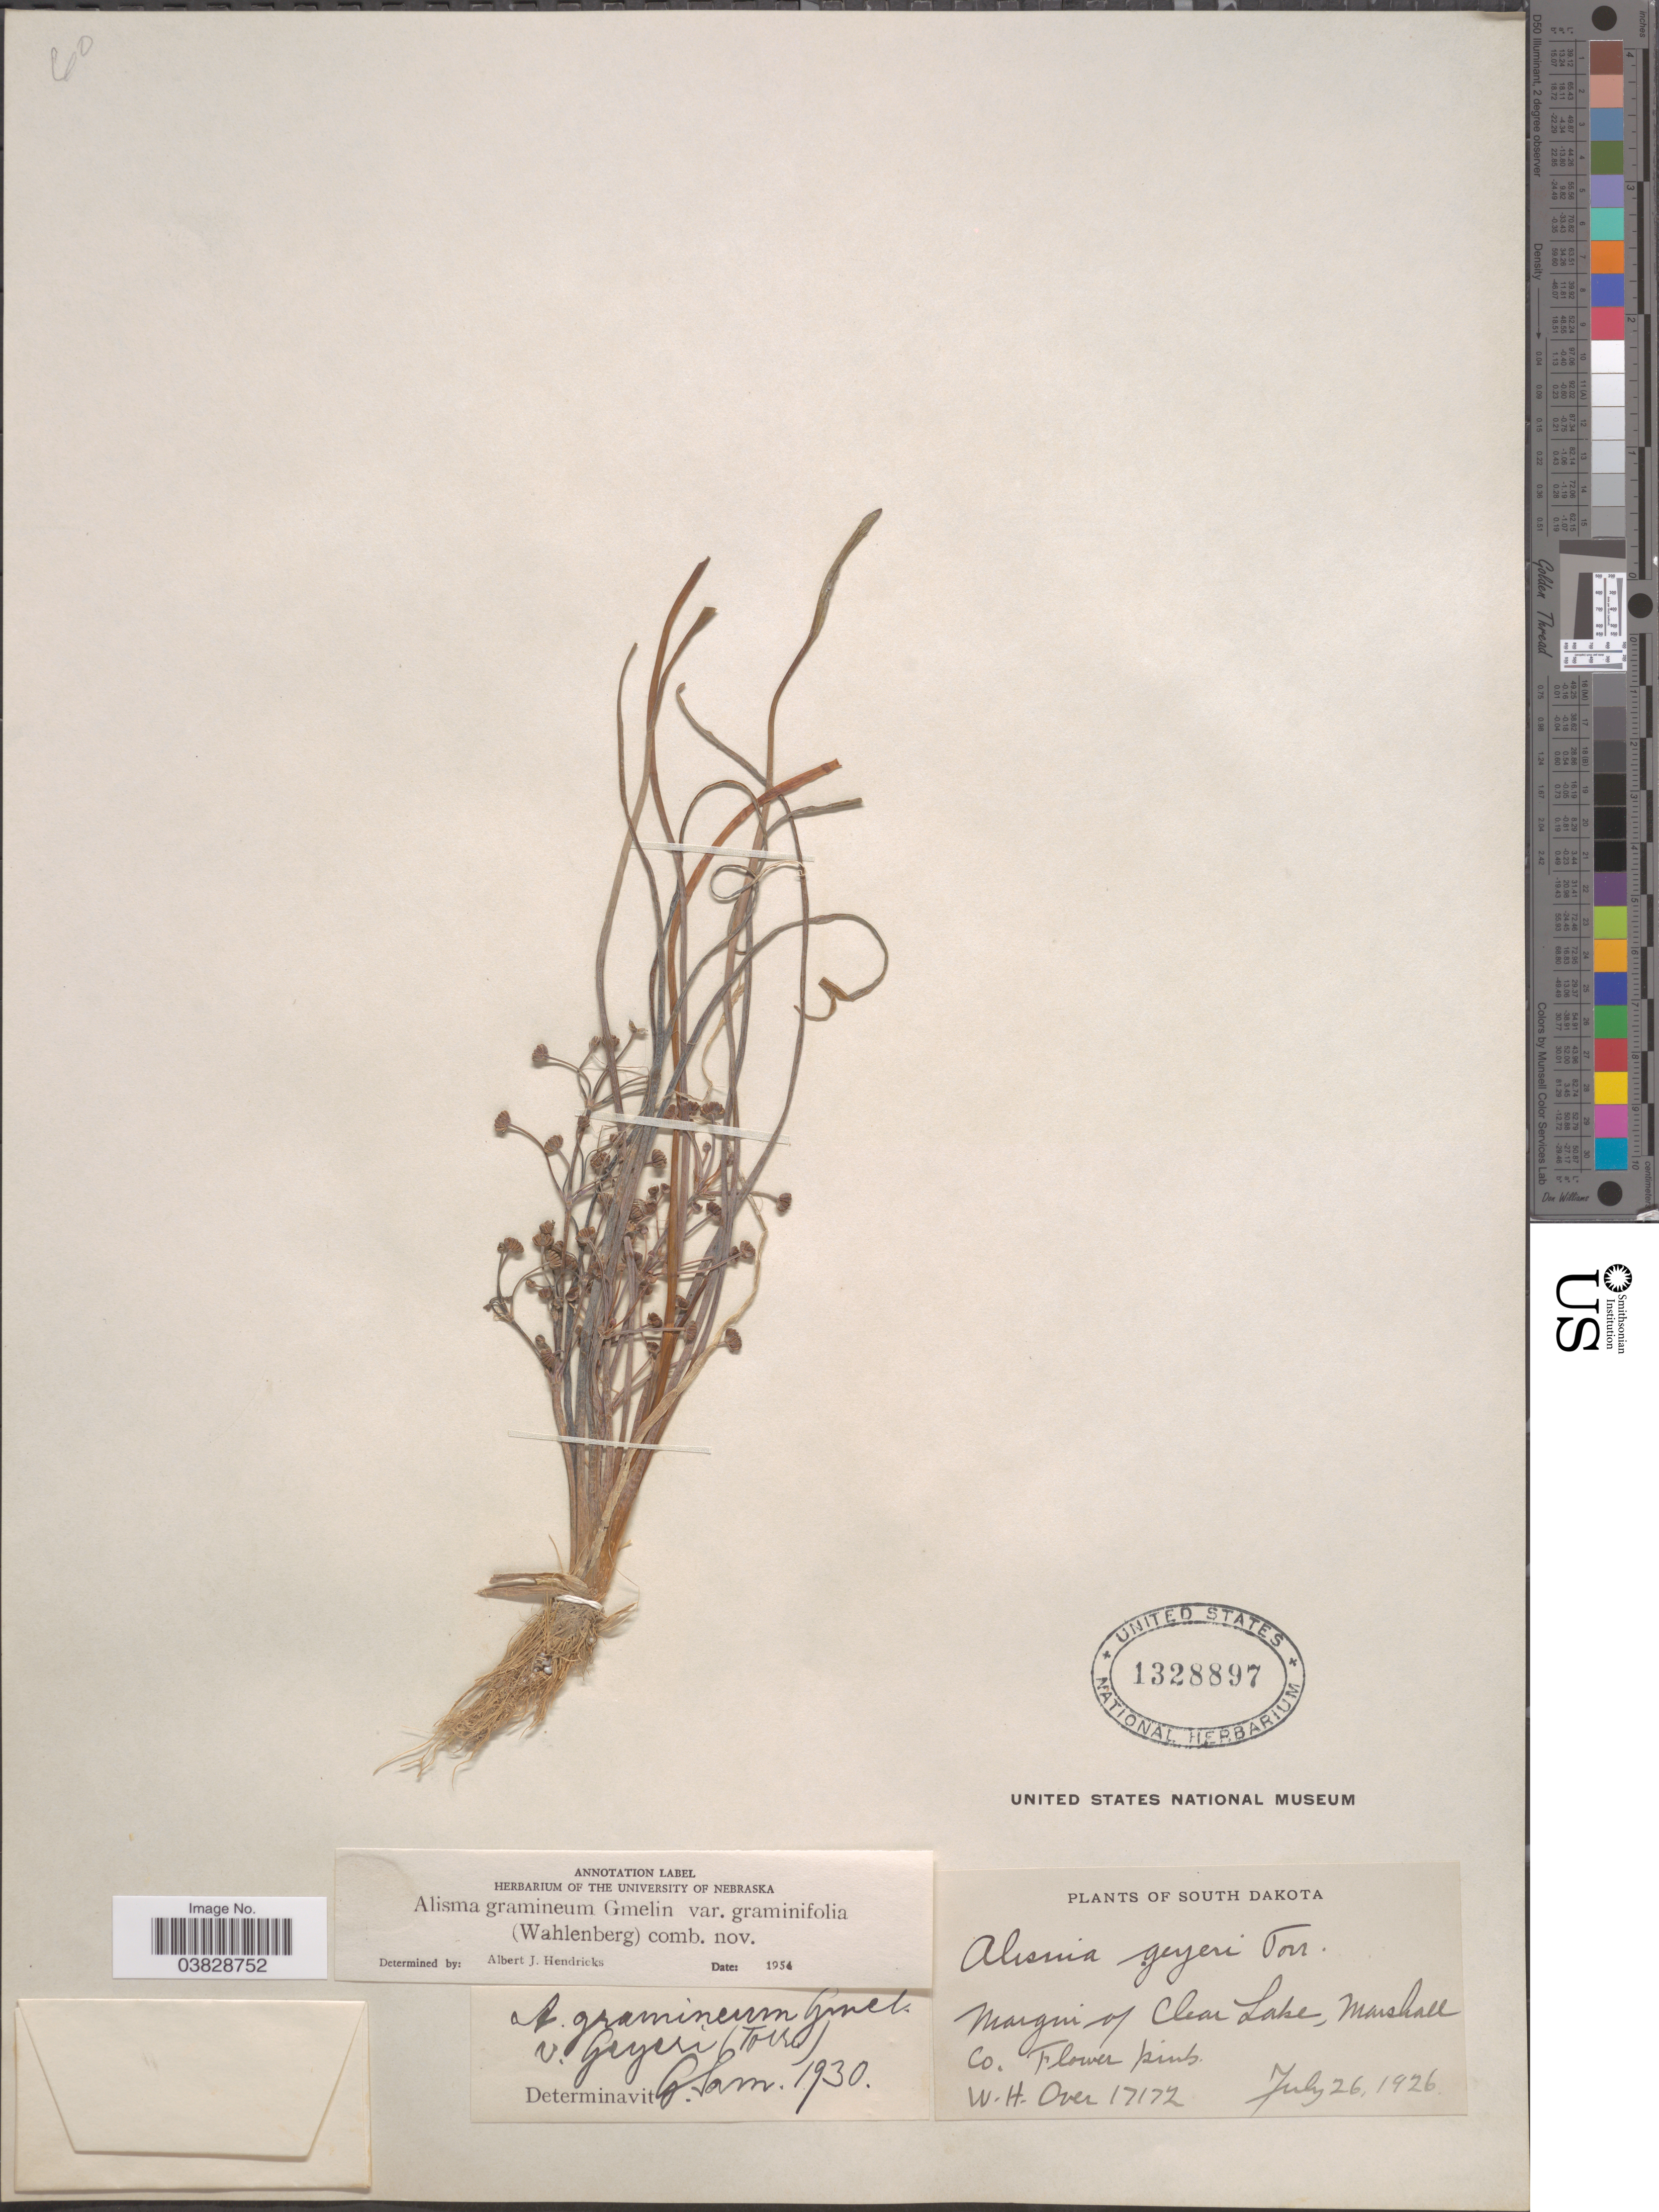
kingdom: Plantae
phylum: Tracheophyta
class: Liliopsida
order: Alismatales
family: Alismataceae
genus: Alisma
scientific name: Alisma gramineum var. graminifolia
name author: (Wahlenb.) A.J.Hendricks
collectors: W. Over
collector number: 17172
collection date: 1926-07-26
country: United States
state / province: South Dakota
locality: Margin of Clear Lake, Marshall Co.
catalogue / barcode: US 1328897